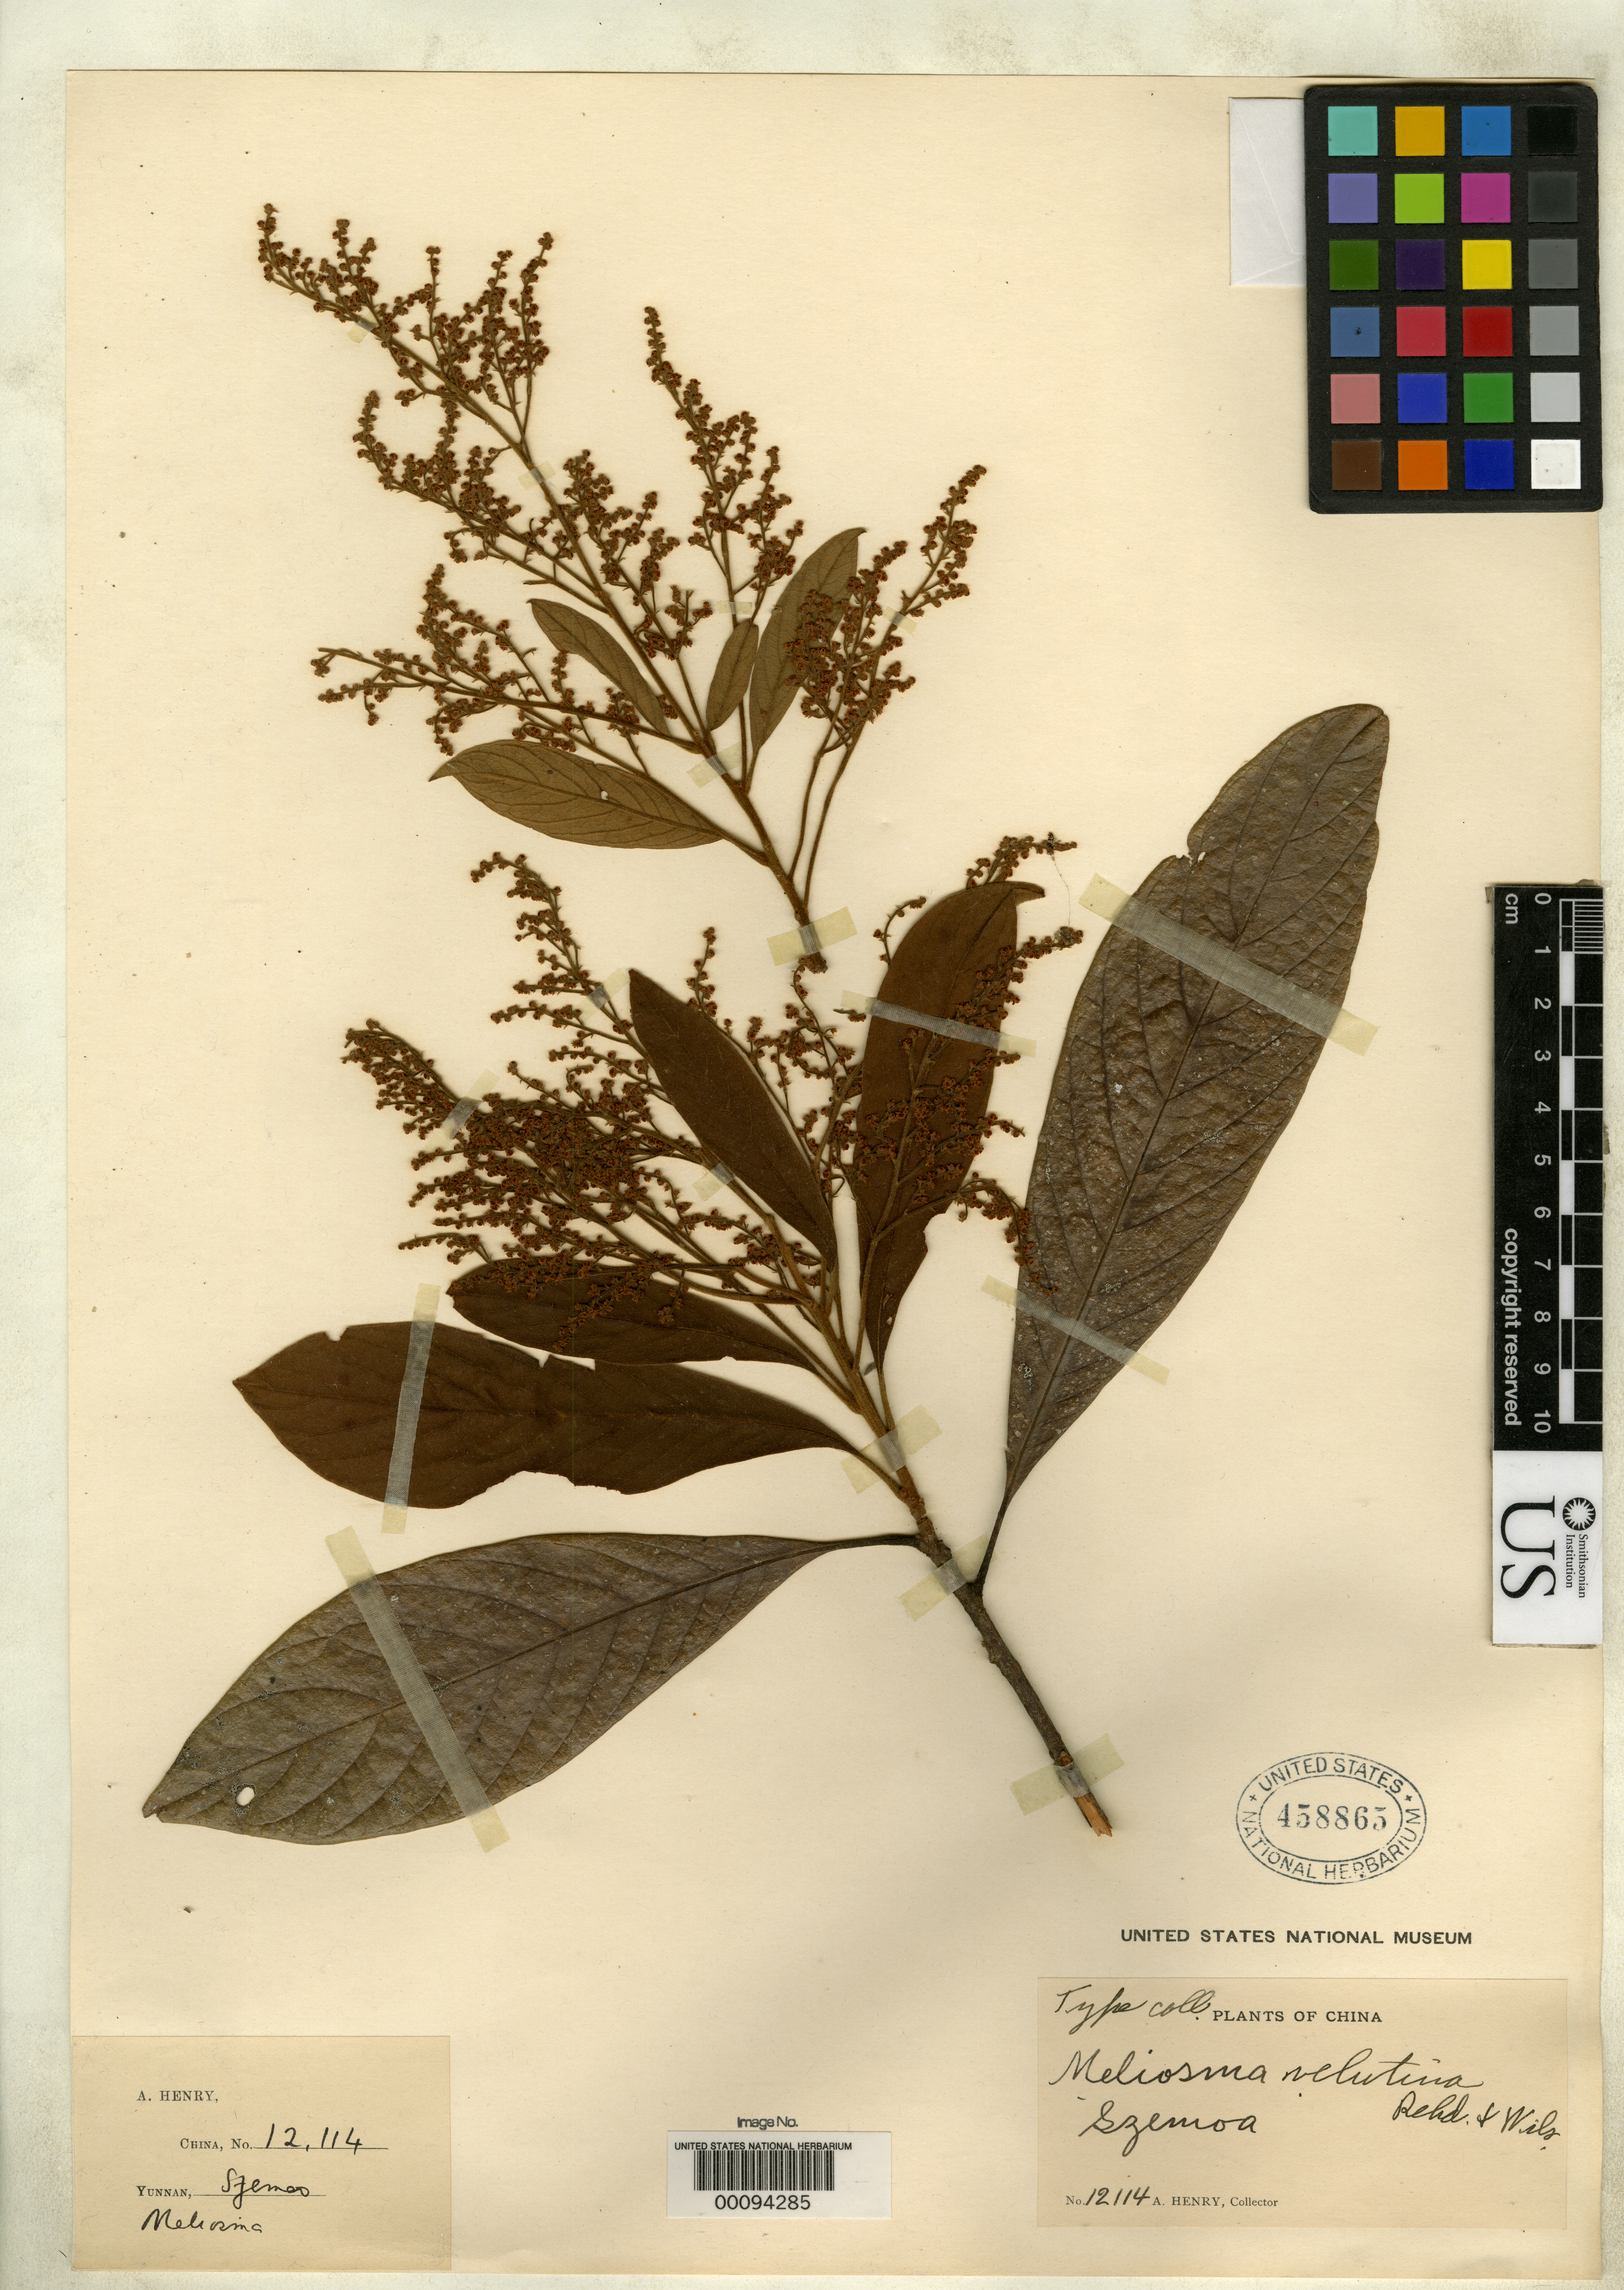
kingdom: Plantae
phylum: Tracheophyta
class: Magnoliopsida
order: Proteales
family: Sabiaceae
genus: Meliosma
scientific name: Meliosma velutina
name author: Rehder & E.H. Wilson in Sarg.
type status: Isotype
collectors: A. Henry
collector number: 12114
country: China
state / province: Yunnan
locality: Szemoa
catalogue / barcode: US 458865